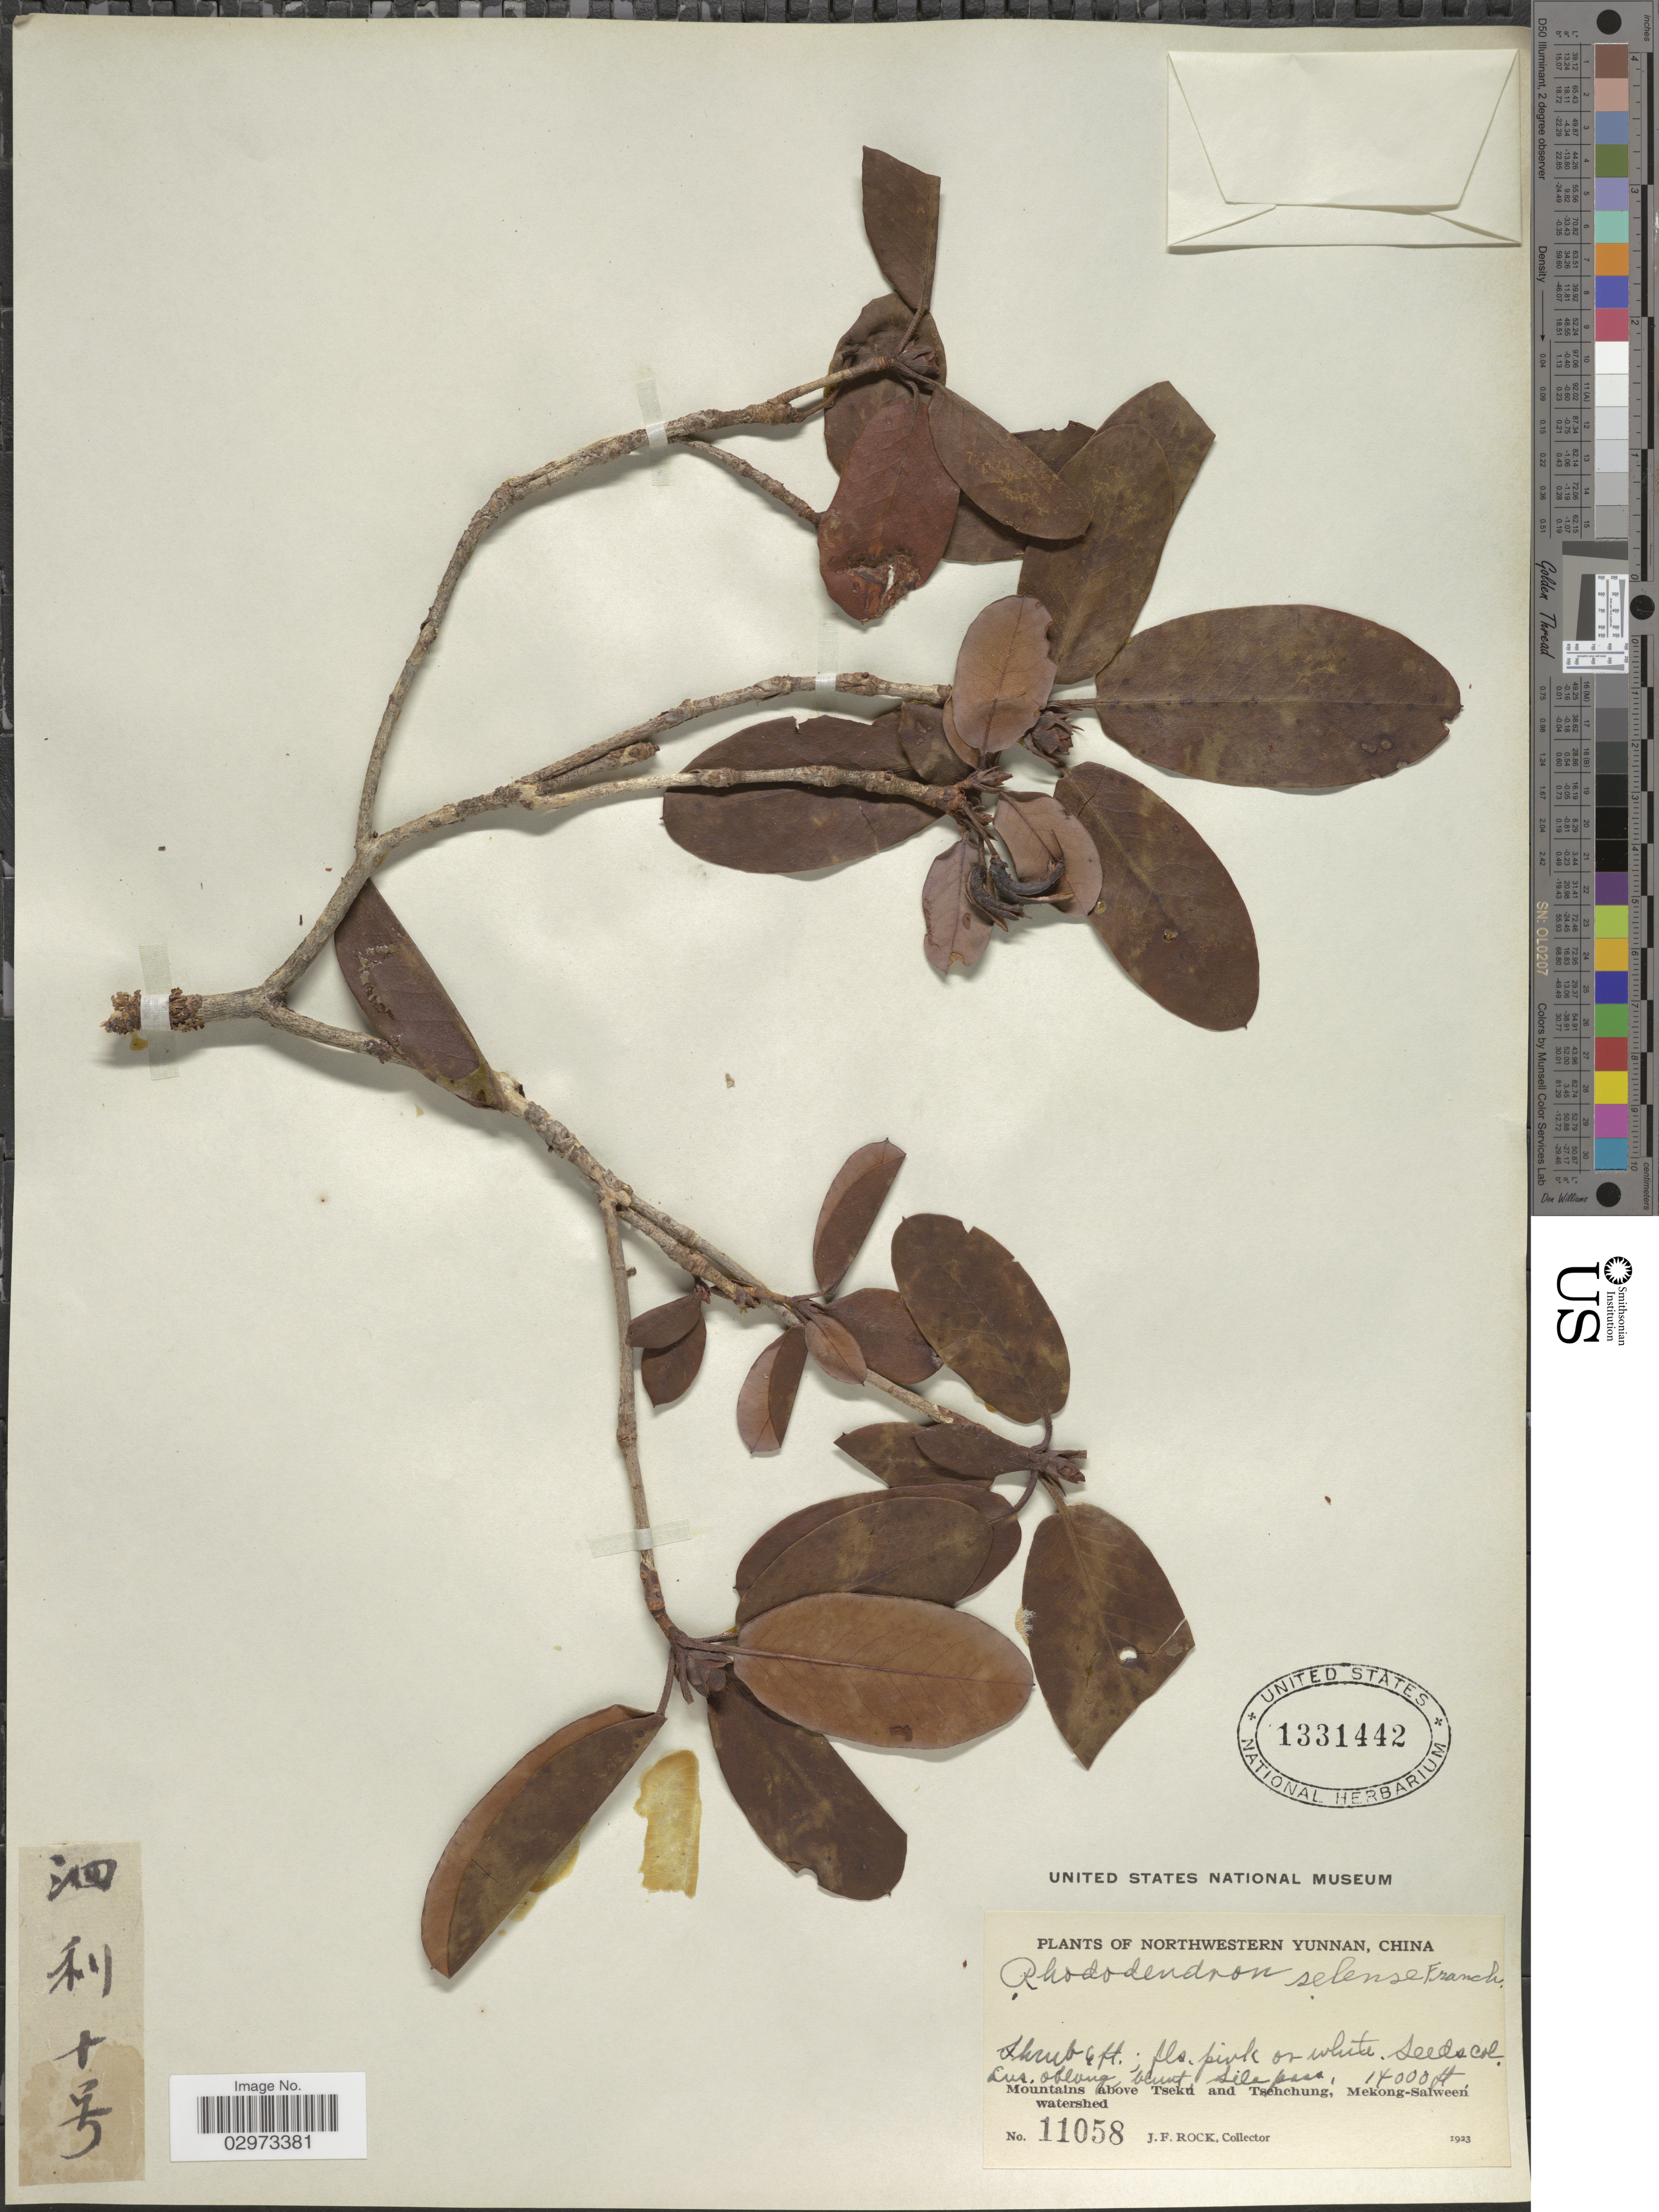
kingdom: Plantae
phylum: Tracheophyta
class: Magnoliopsida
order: Ericales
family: Ericaceae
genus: Rhododendron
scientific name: Rhododendron selense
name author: Franch.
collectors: J. Rock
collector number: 11058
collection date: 1923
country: China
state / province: Yunnan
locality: Northwestern Yunnan. Mountains above Tseku and Tsehchung, Mekong-Salween watershed.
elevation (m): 4267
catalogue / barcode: US 1331442